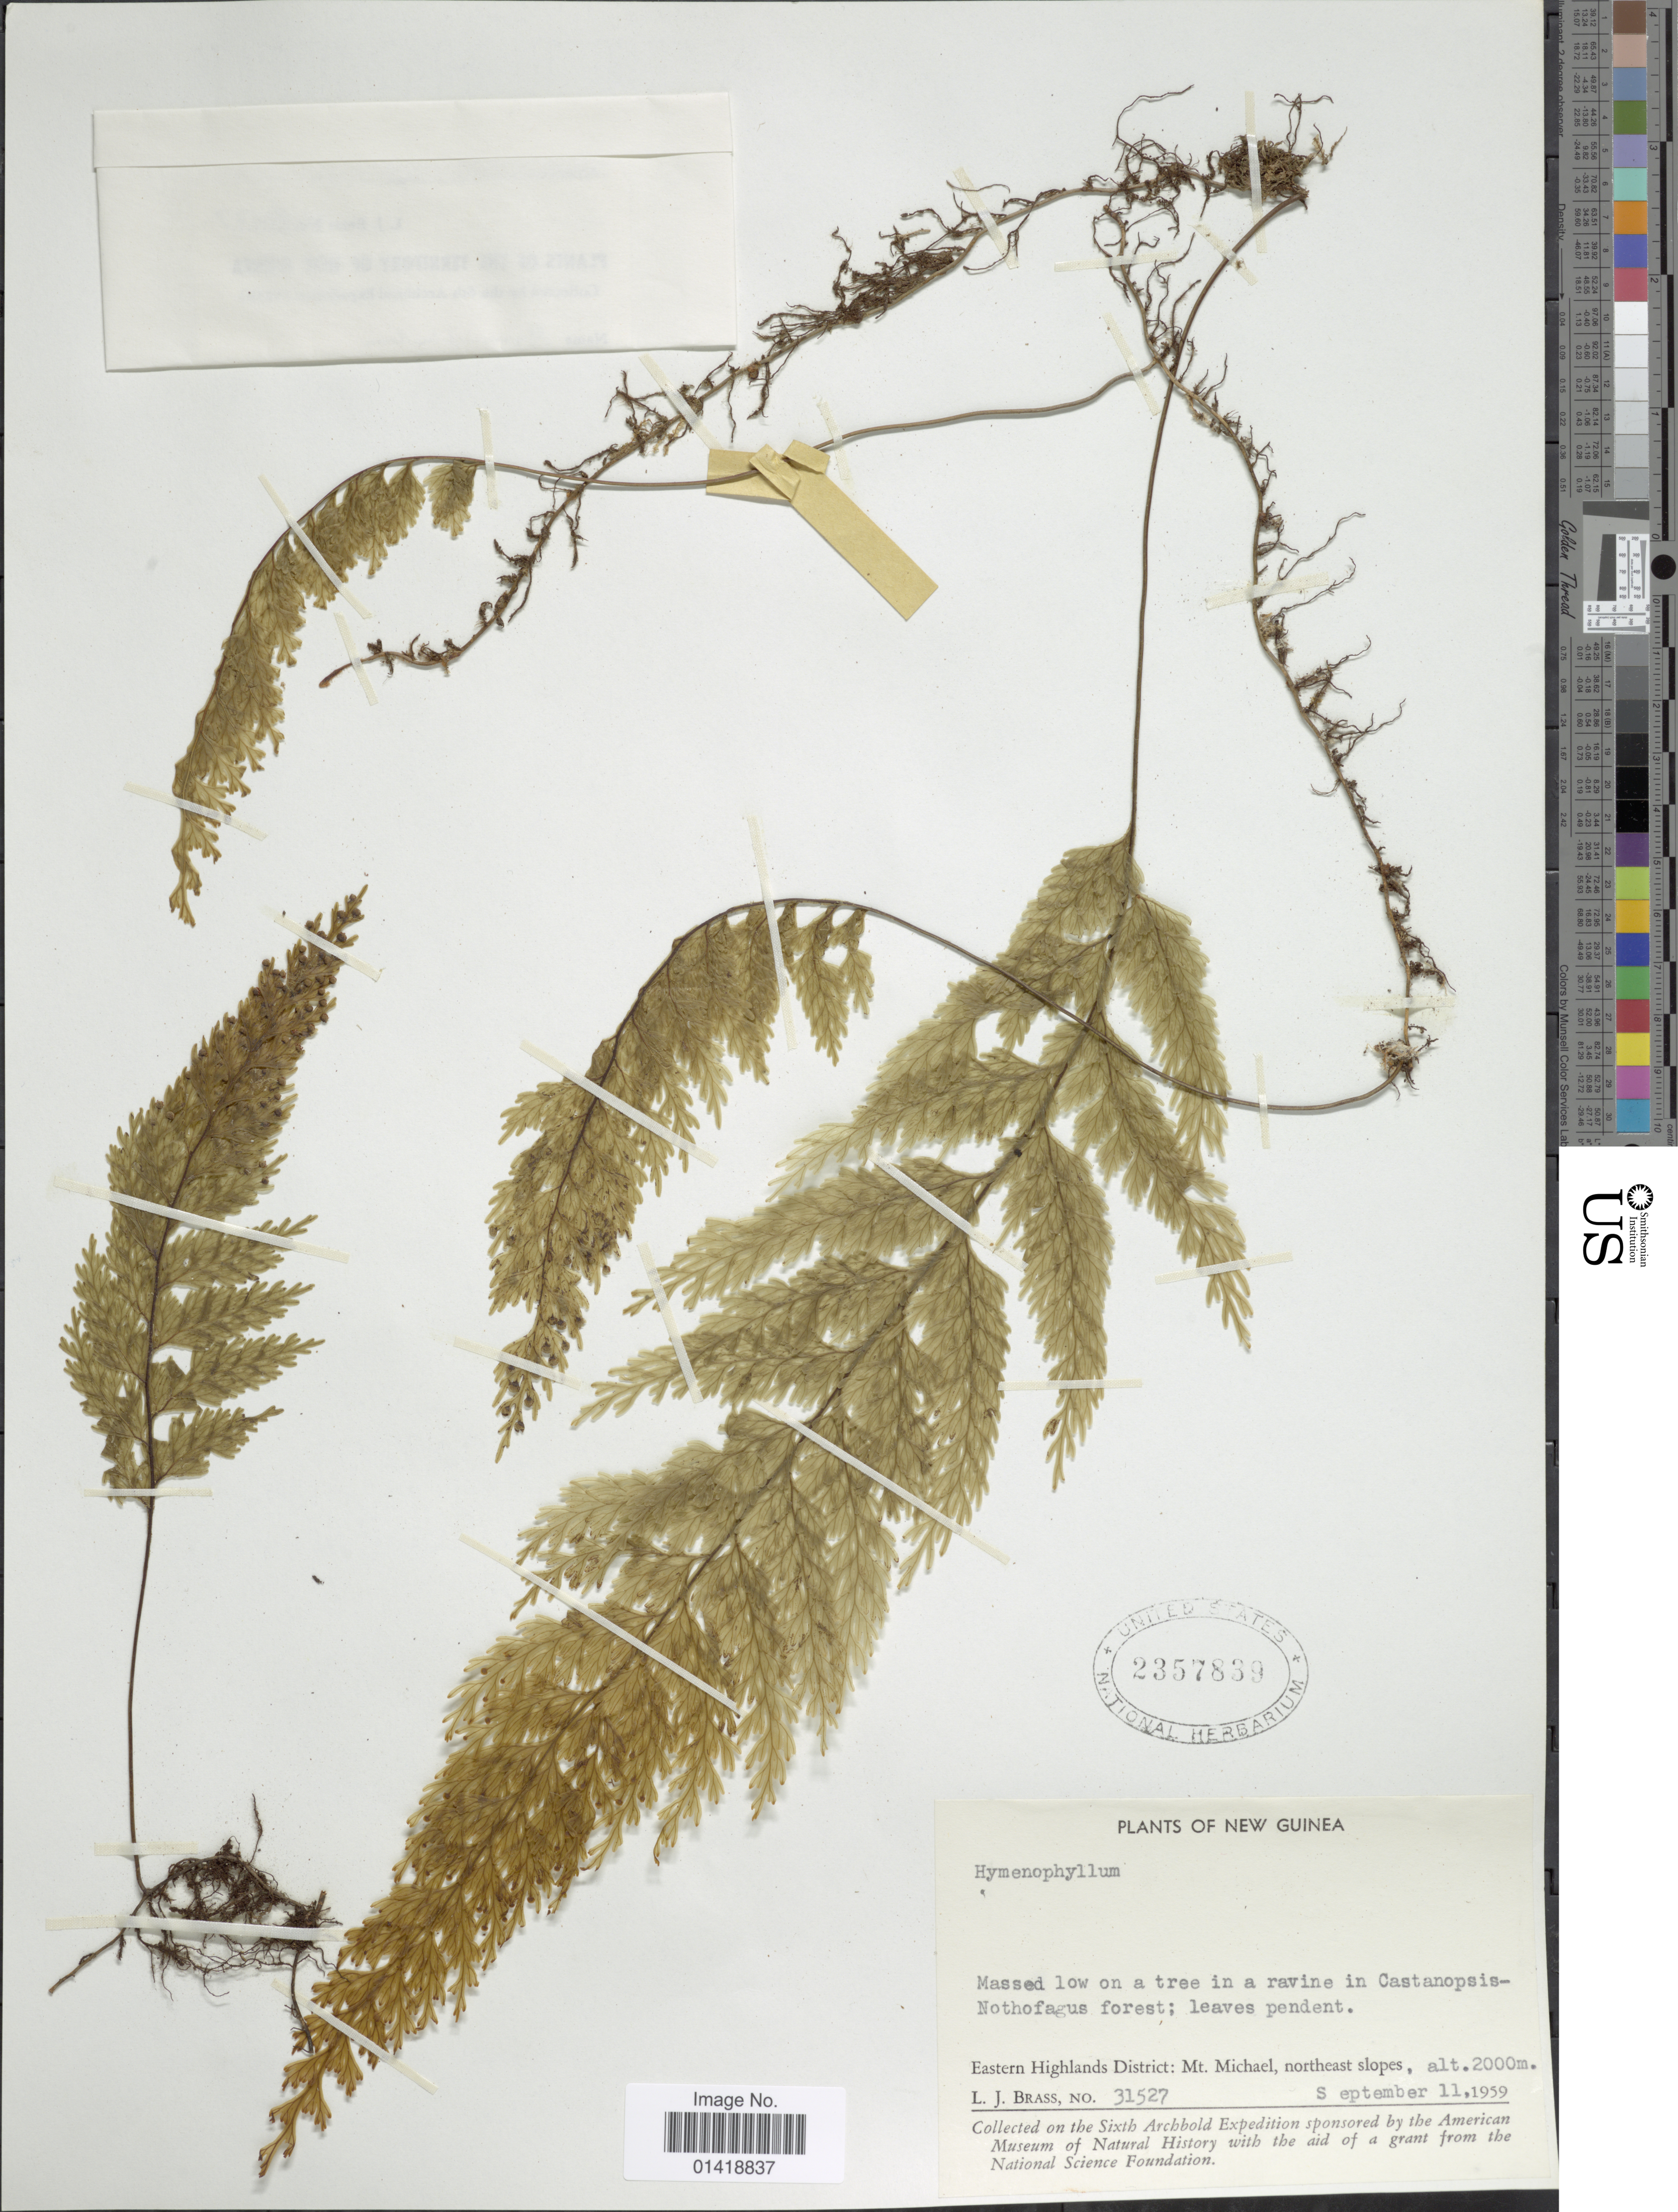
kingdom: Plantae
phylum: Tracheophyta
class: Polypodiopsida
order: Hymenophyllales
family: Hymenophyllaceae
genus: Hymenophyllum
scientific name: Hymenophyllum sp.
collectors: L. J. Brass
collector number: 31527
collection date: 1959-09-11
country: Papua New Guinea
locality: New Guinea, Eastern Highlands District: Mt. Michael, northeast slopes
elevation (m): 2000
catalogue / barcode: US 2357839